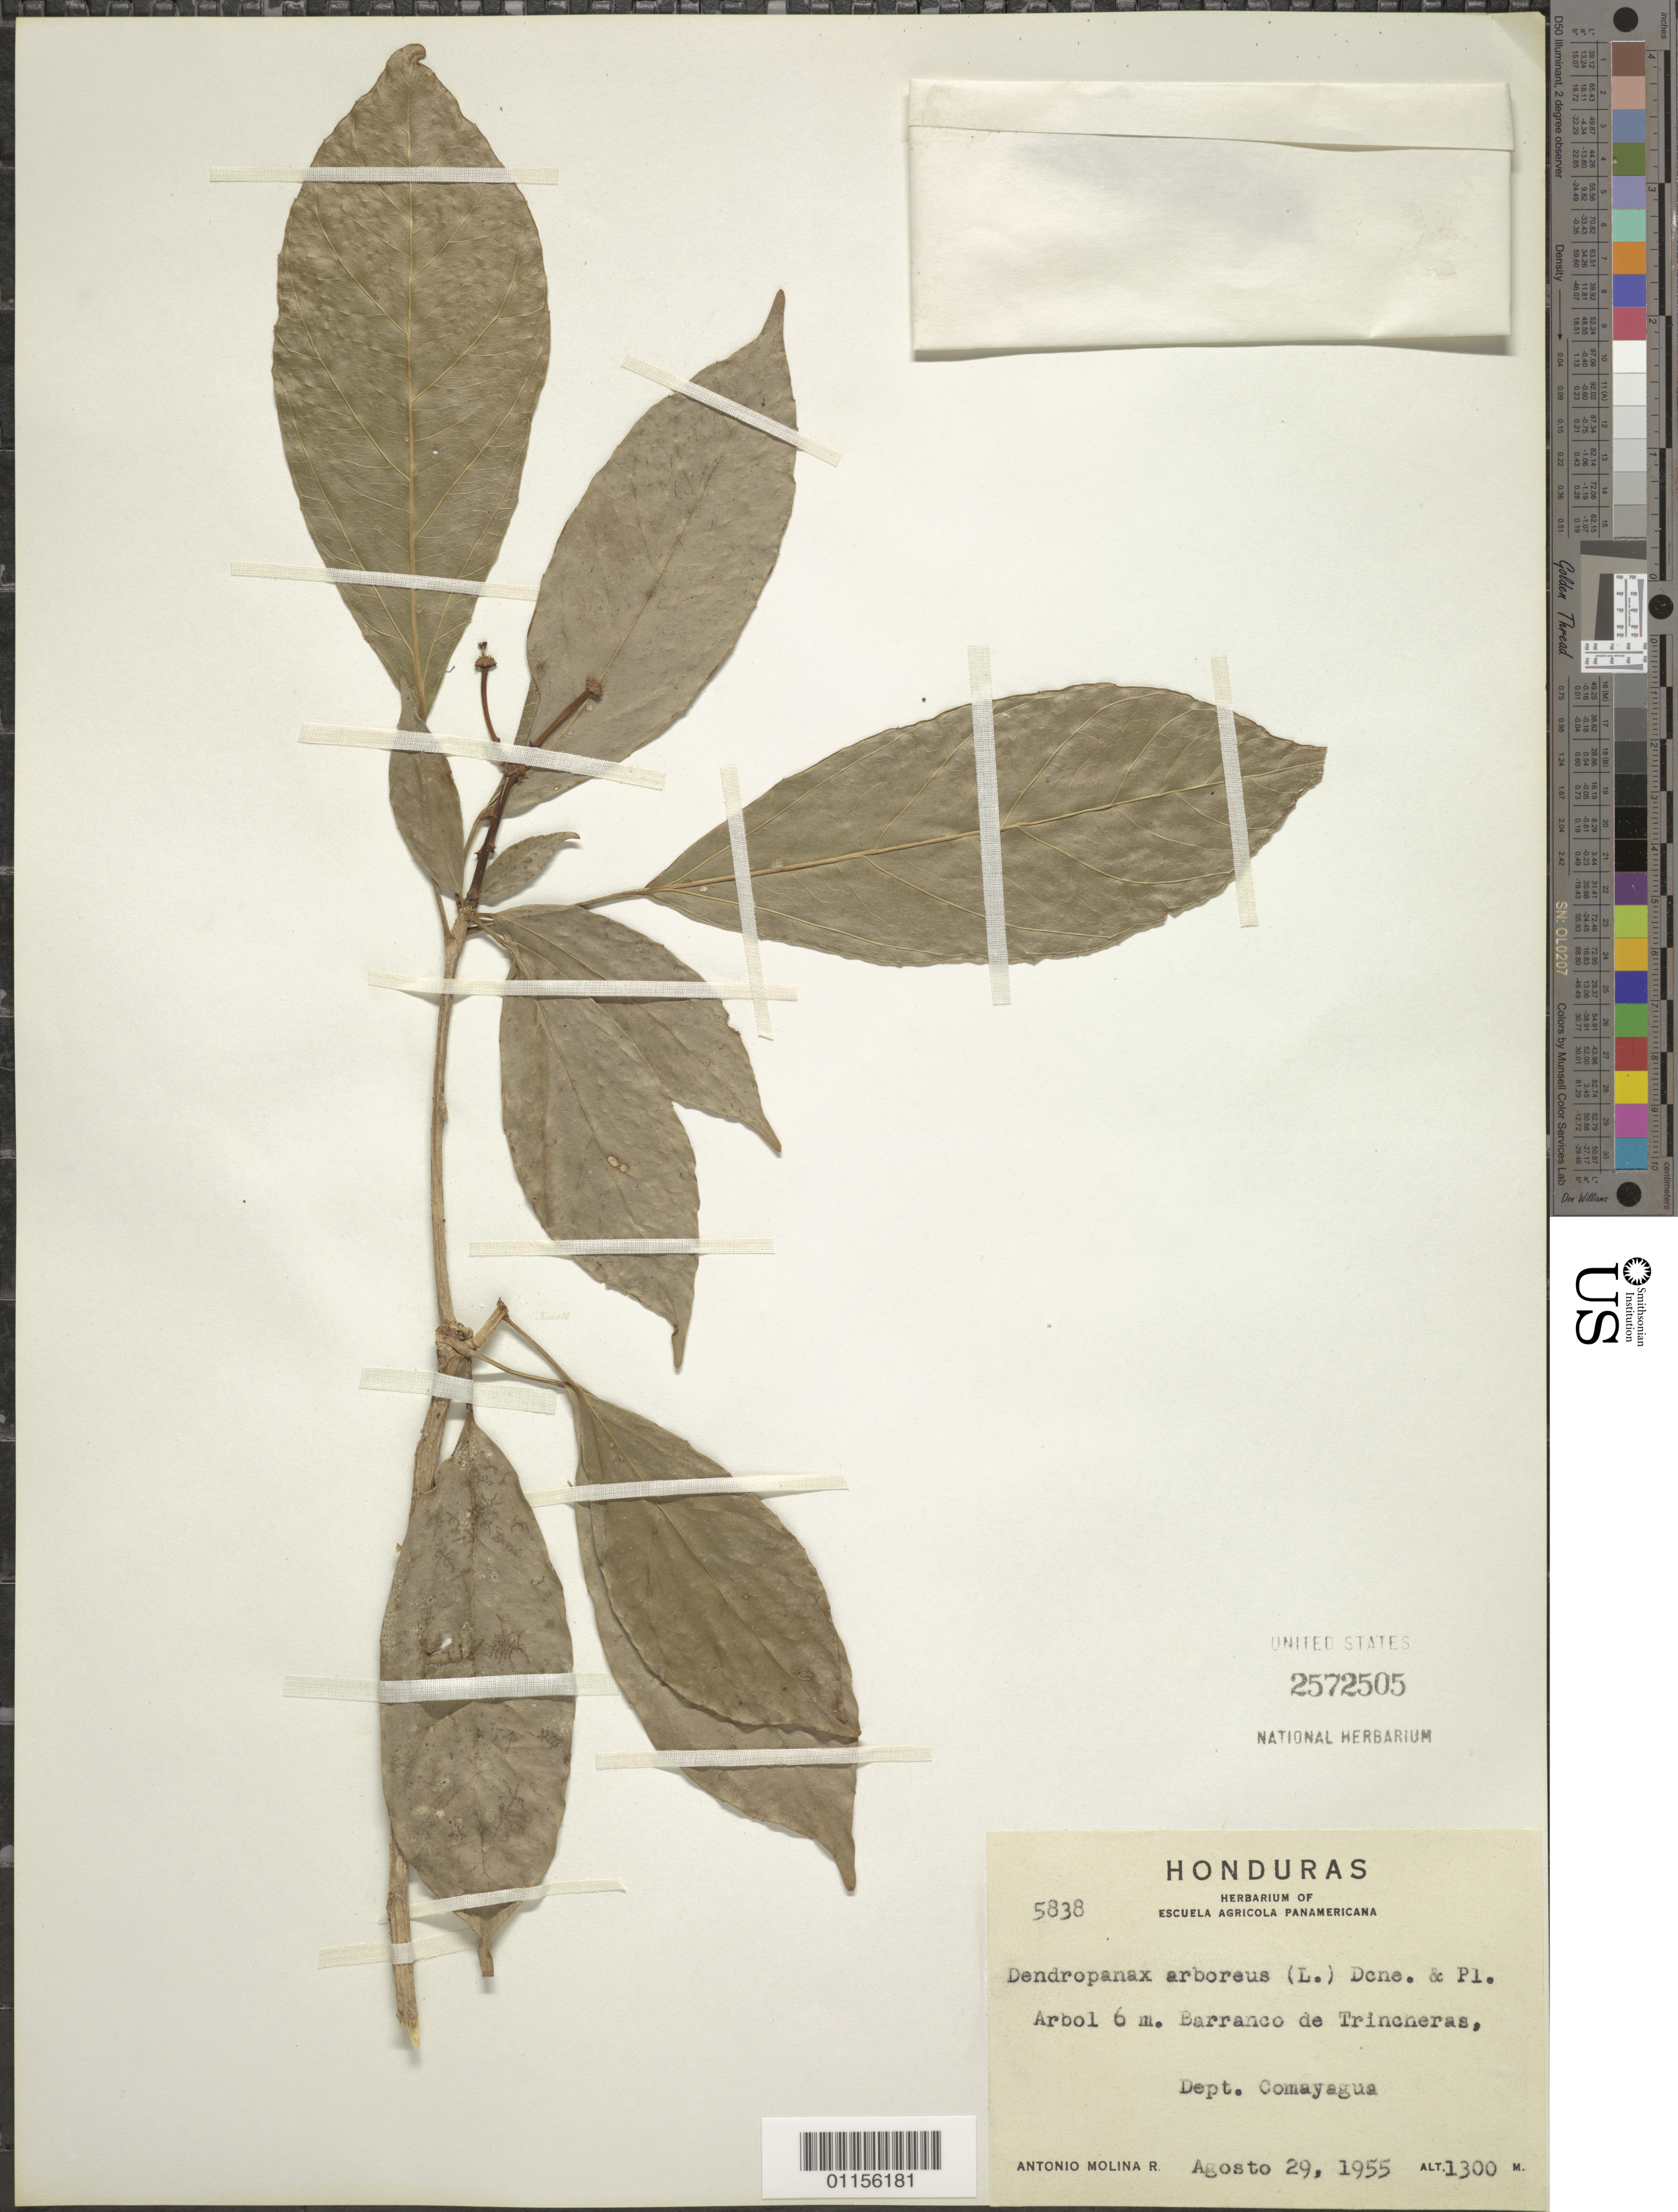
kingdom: Plantae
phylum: Tracheophyta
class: Magnoliopsida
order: Apiales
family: Araliaceae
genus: Dendropanax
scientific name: Dendropanax arboreus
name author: (L.) Decne. & Planch.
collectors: A. Molina R.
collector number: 5838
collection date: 1955-08-29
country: Honduras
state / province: Comayagua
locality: Barranco de Trincheras.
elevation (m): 1300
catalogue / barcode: US 2572505